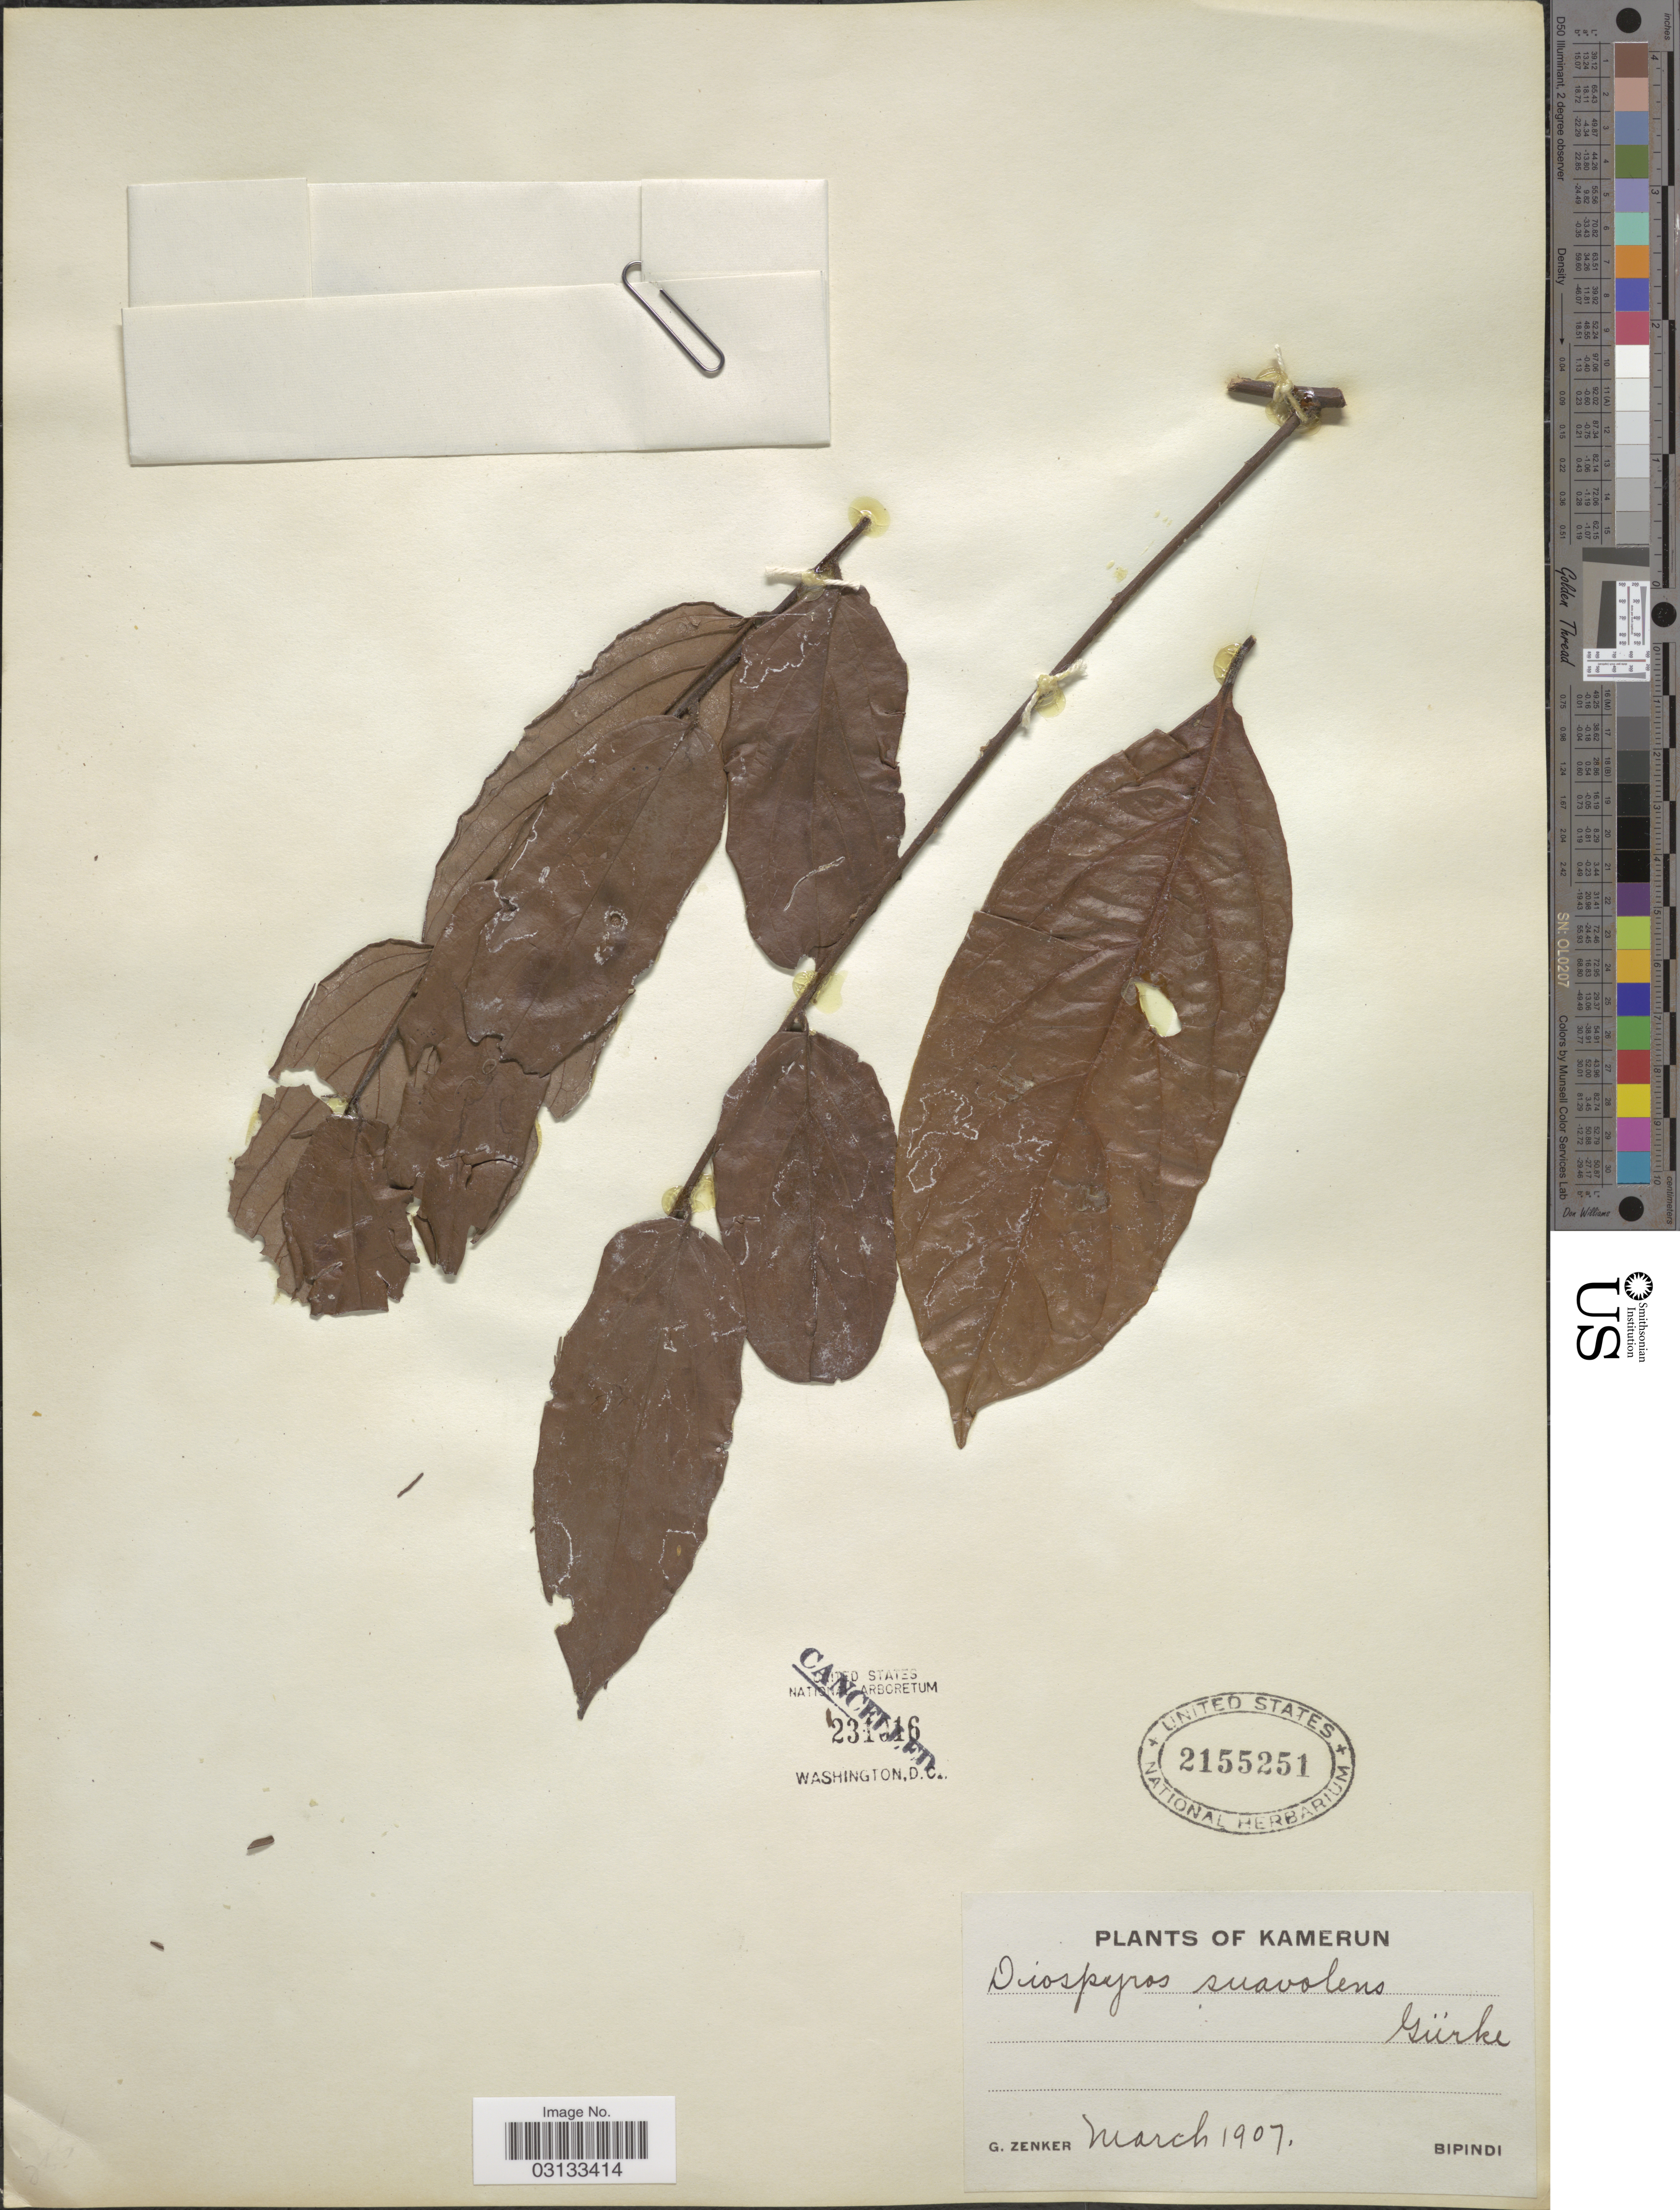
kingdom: Plantae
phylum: Tracheophyta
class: Magnoliopsida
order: Ericales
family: Ebenaceae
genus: Diospyros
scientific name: Diospyros suaveolens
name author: Gürke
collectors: G. A. Zenker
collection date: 1907-03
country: Cameroon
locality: Bipindi.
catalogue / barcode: US 2155251